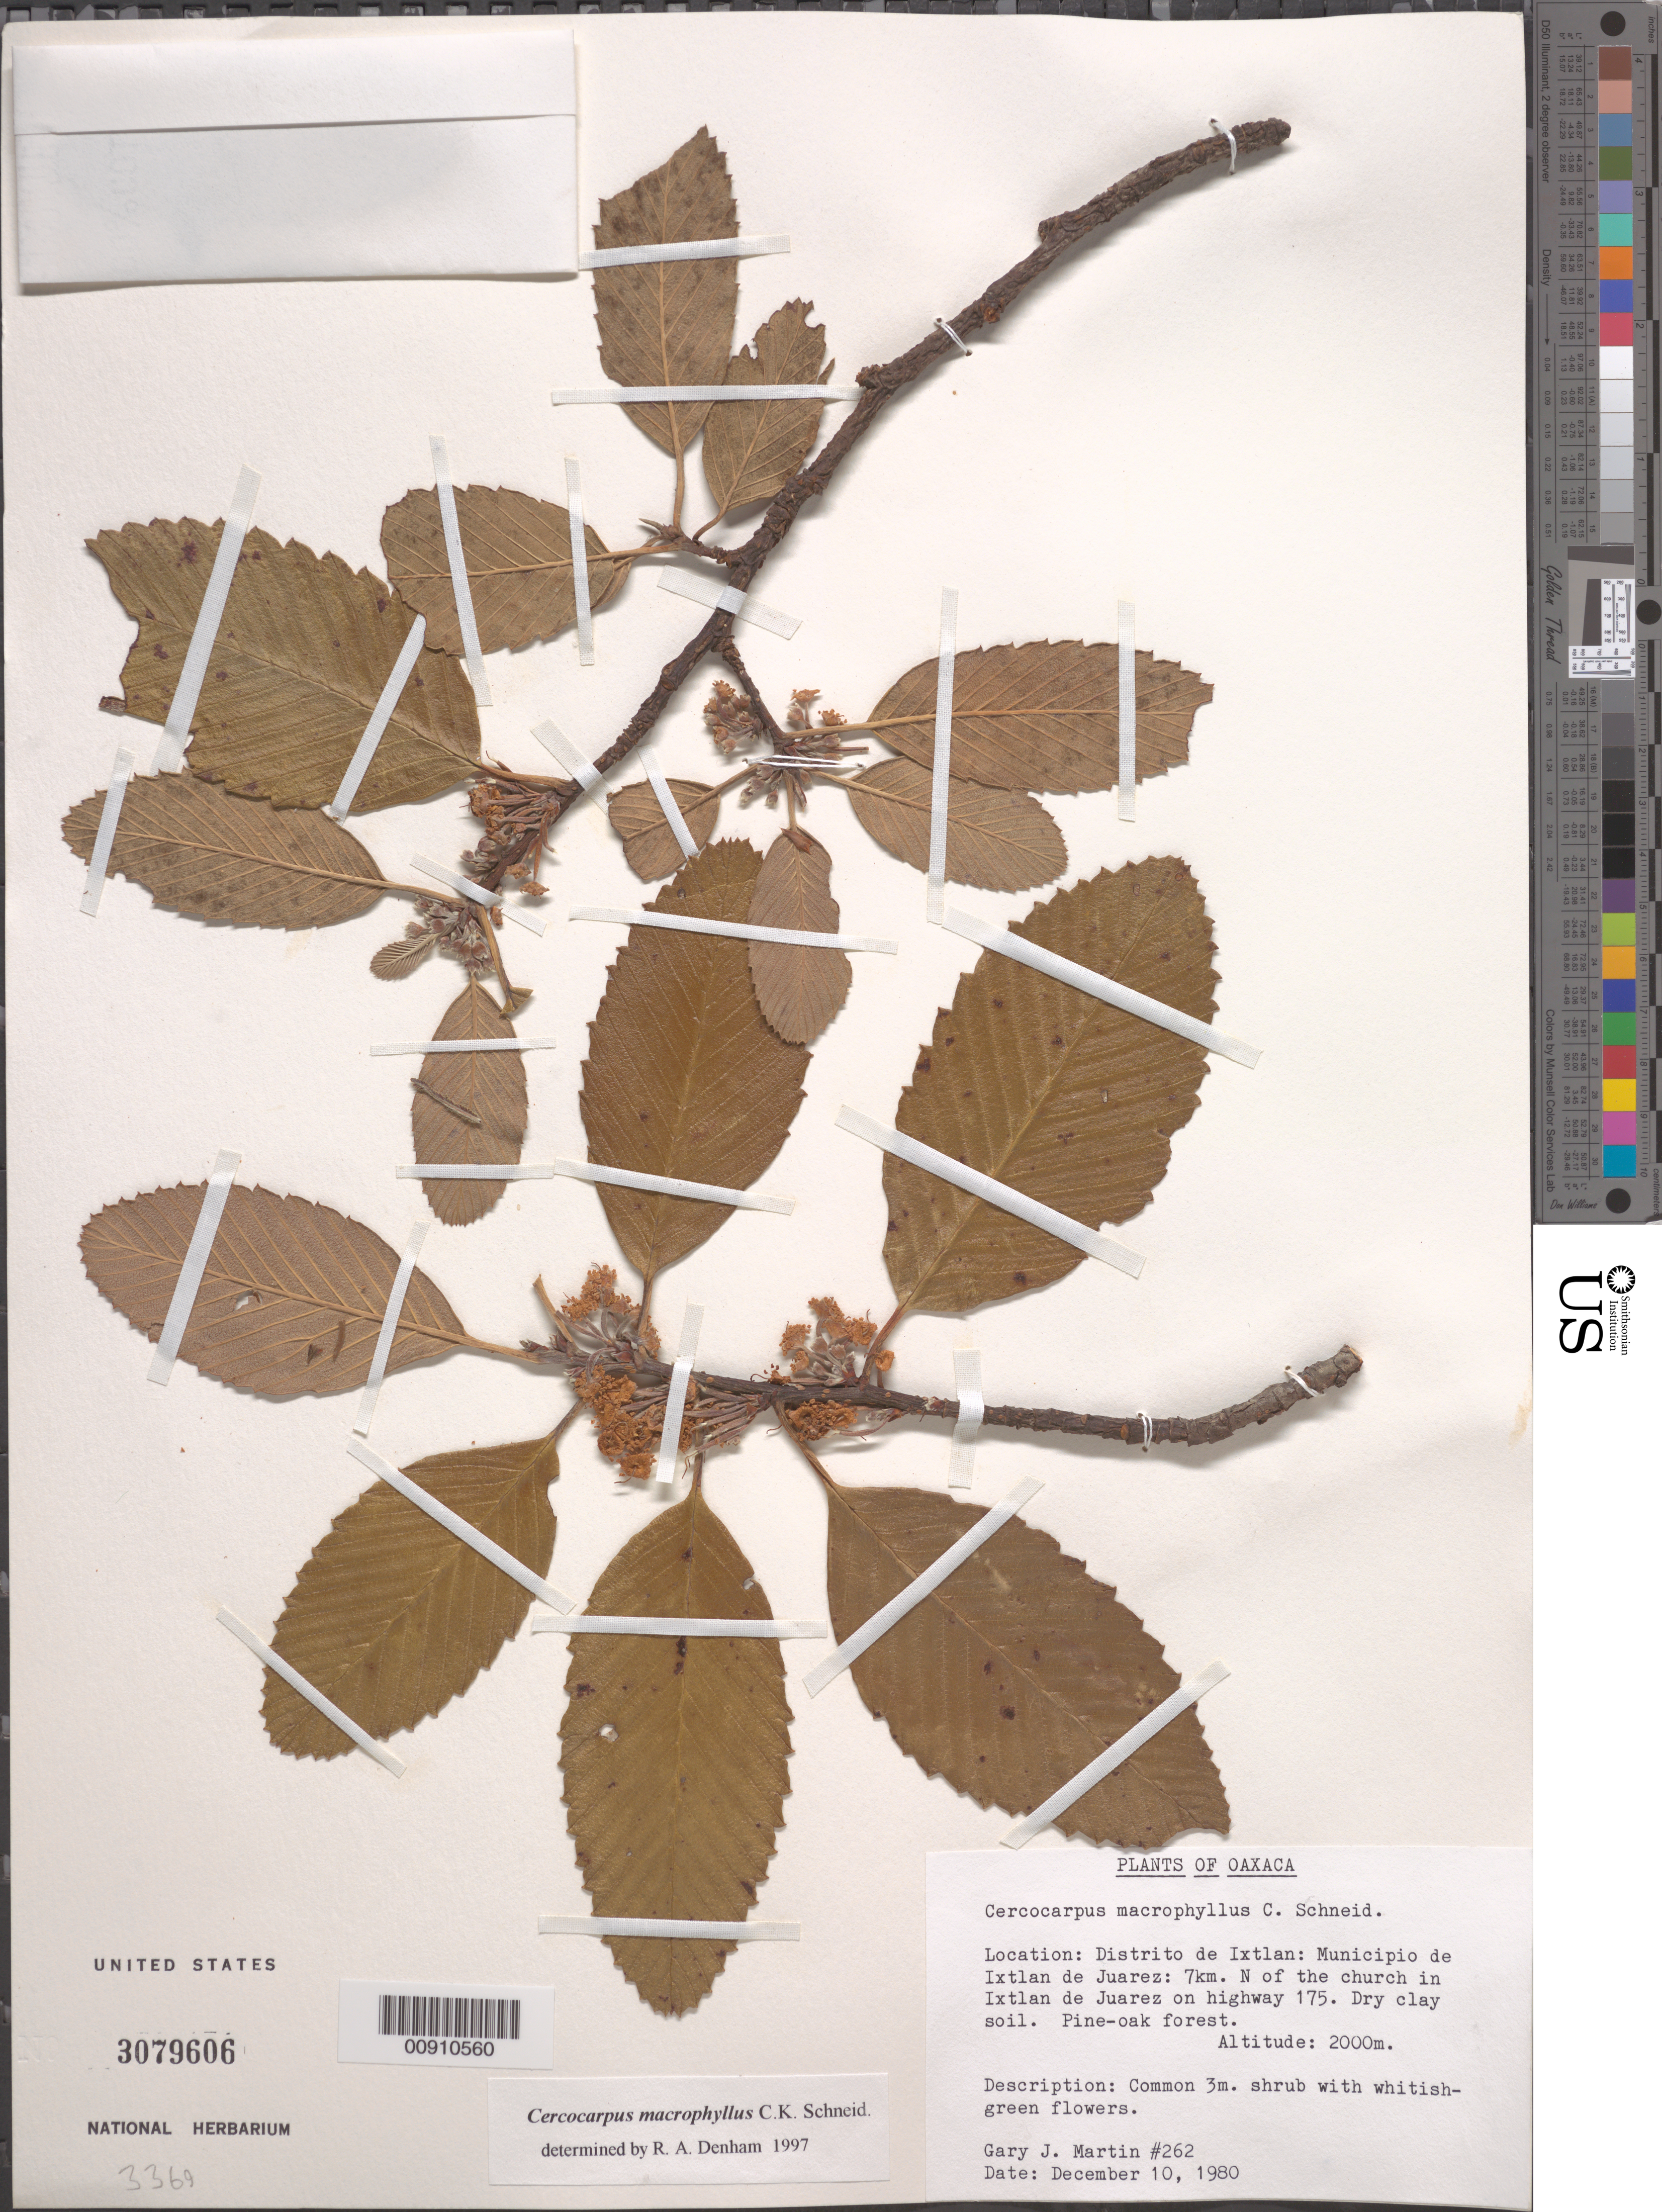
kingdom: Plantae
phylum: Tracheophyta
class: Magnoliopsida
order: Rosales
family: Rosaceae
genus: Cercocarpus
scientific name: Cercocarpus macrophyllus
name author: C.K. Schneid.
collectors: G. J. Martin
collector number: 262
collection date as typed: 10 Dec 1980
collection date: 1980-12-10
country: Mexico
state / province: Oaxaca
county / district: Ixtlán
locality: Oaxaca: Distrito de Ixtlán: Municipio de Ixtlán de Juárez: 7 km. N of the church in Ixtlán de Juárez on highway 175.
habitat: Dry clay soil. Pine-oak forest.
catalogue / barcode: US 3079606